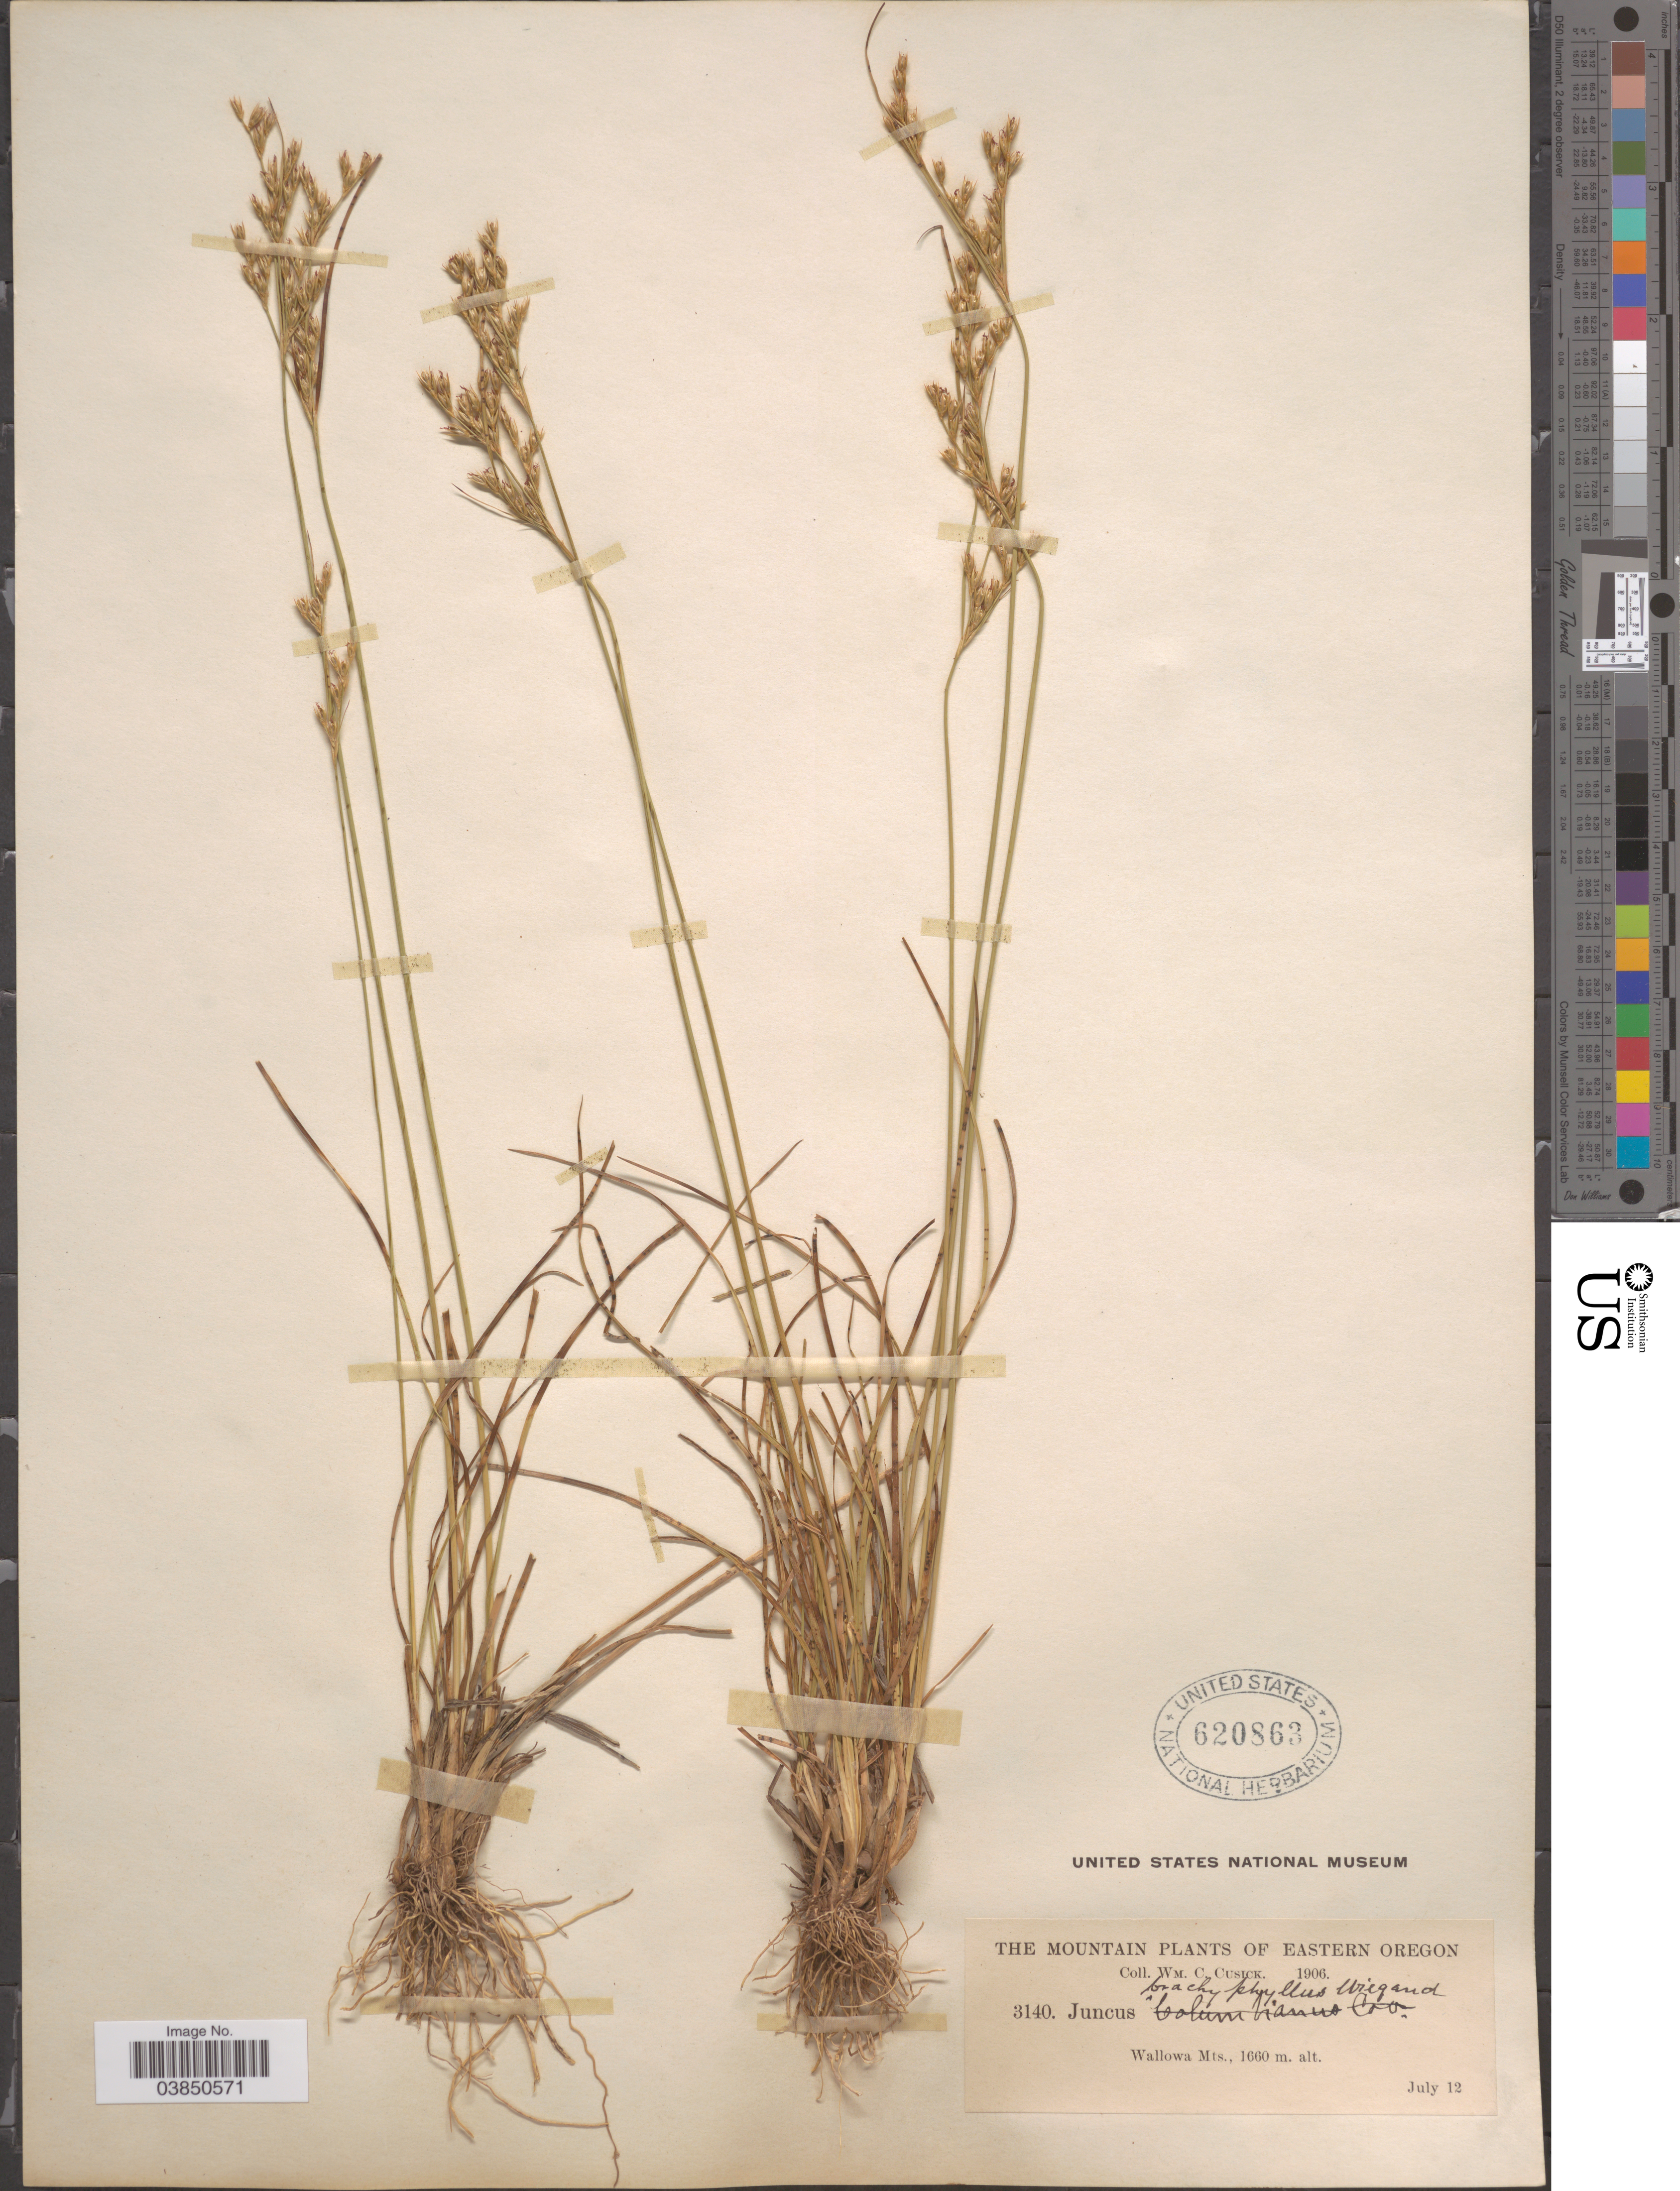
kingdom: Plantae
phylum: Tracheophyta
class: Liliopsida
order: Poales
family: Juncaceae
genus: Juncus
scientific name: Juncus brachycephalus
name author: (Engelm.) Buchenau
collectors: W. C. Cusick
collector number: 3140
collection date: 1906-07-12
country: United States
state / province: Oregon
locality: Eastern Oregon. Wallowa Mts.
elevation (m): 1660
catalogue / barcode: US 620863